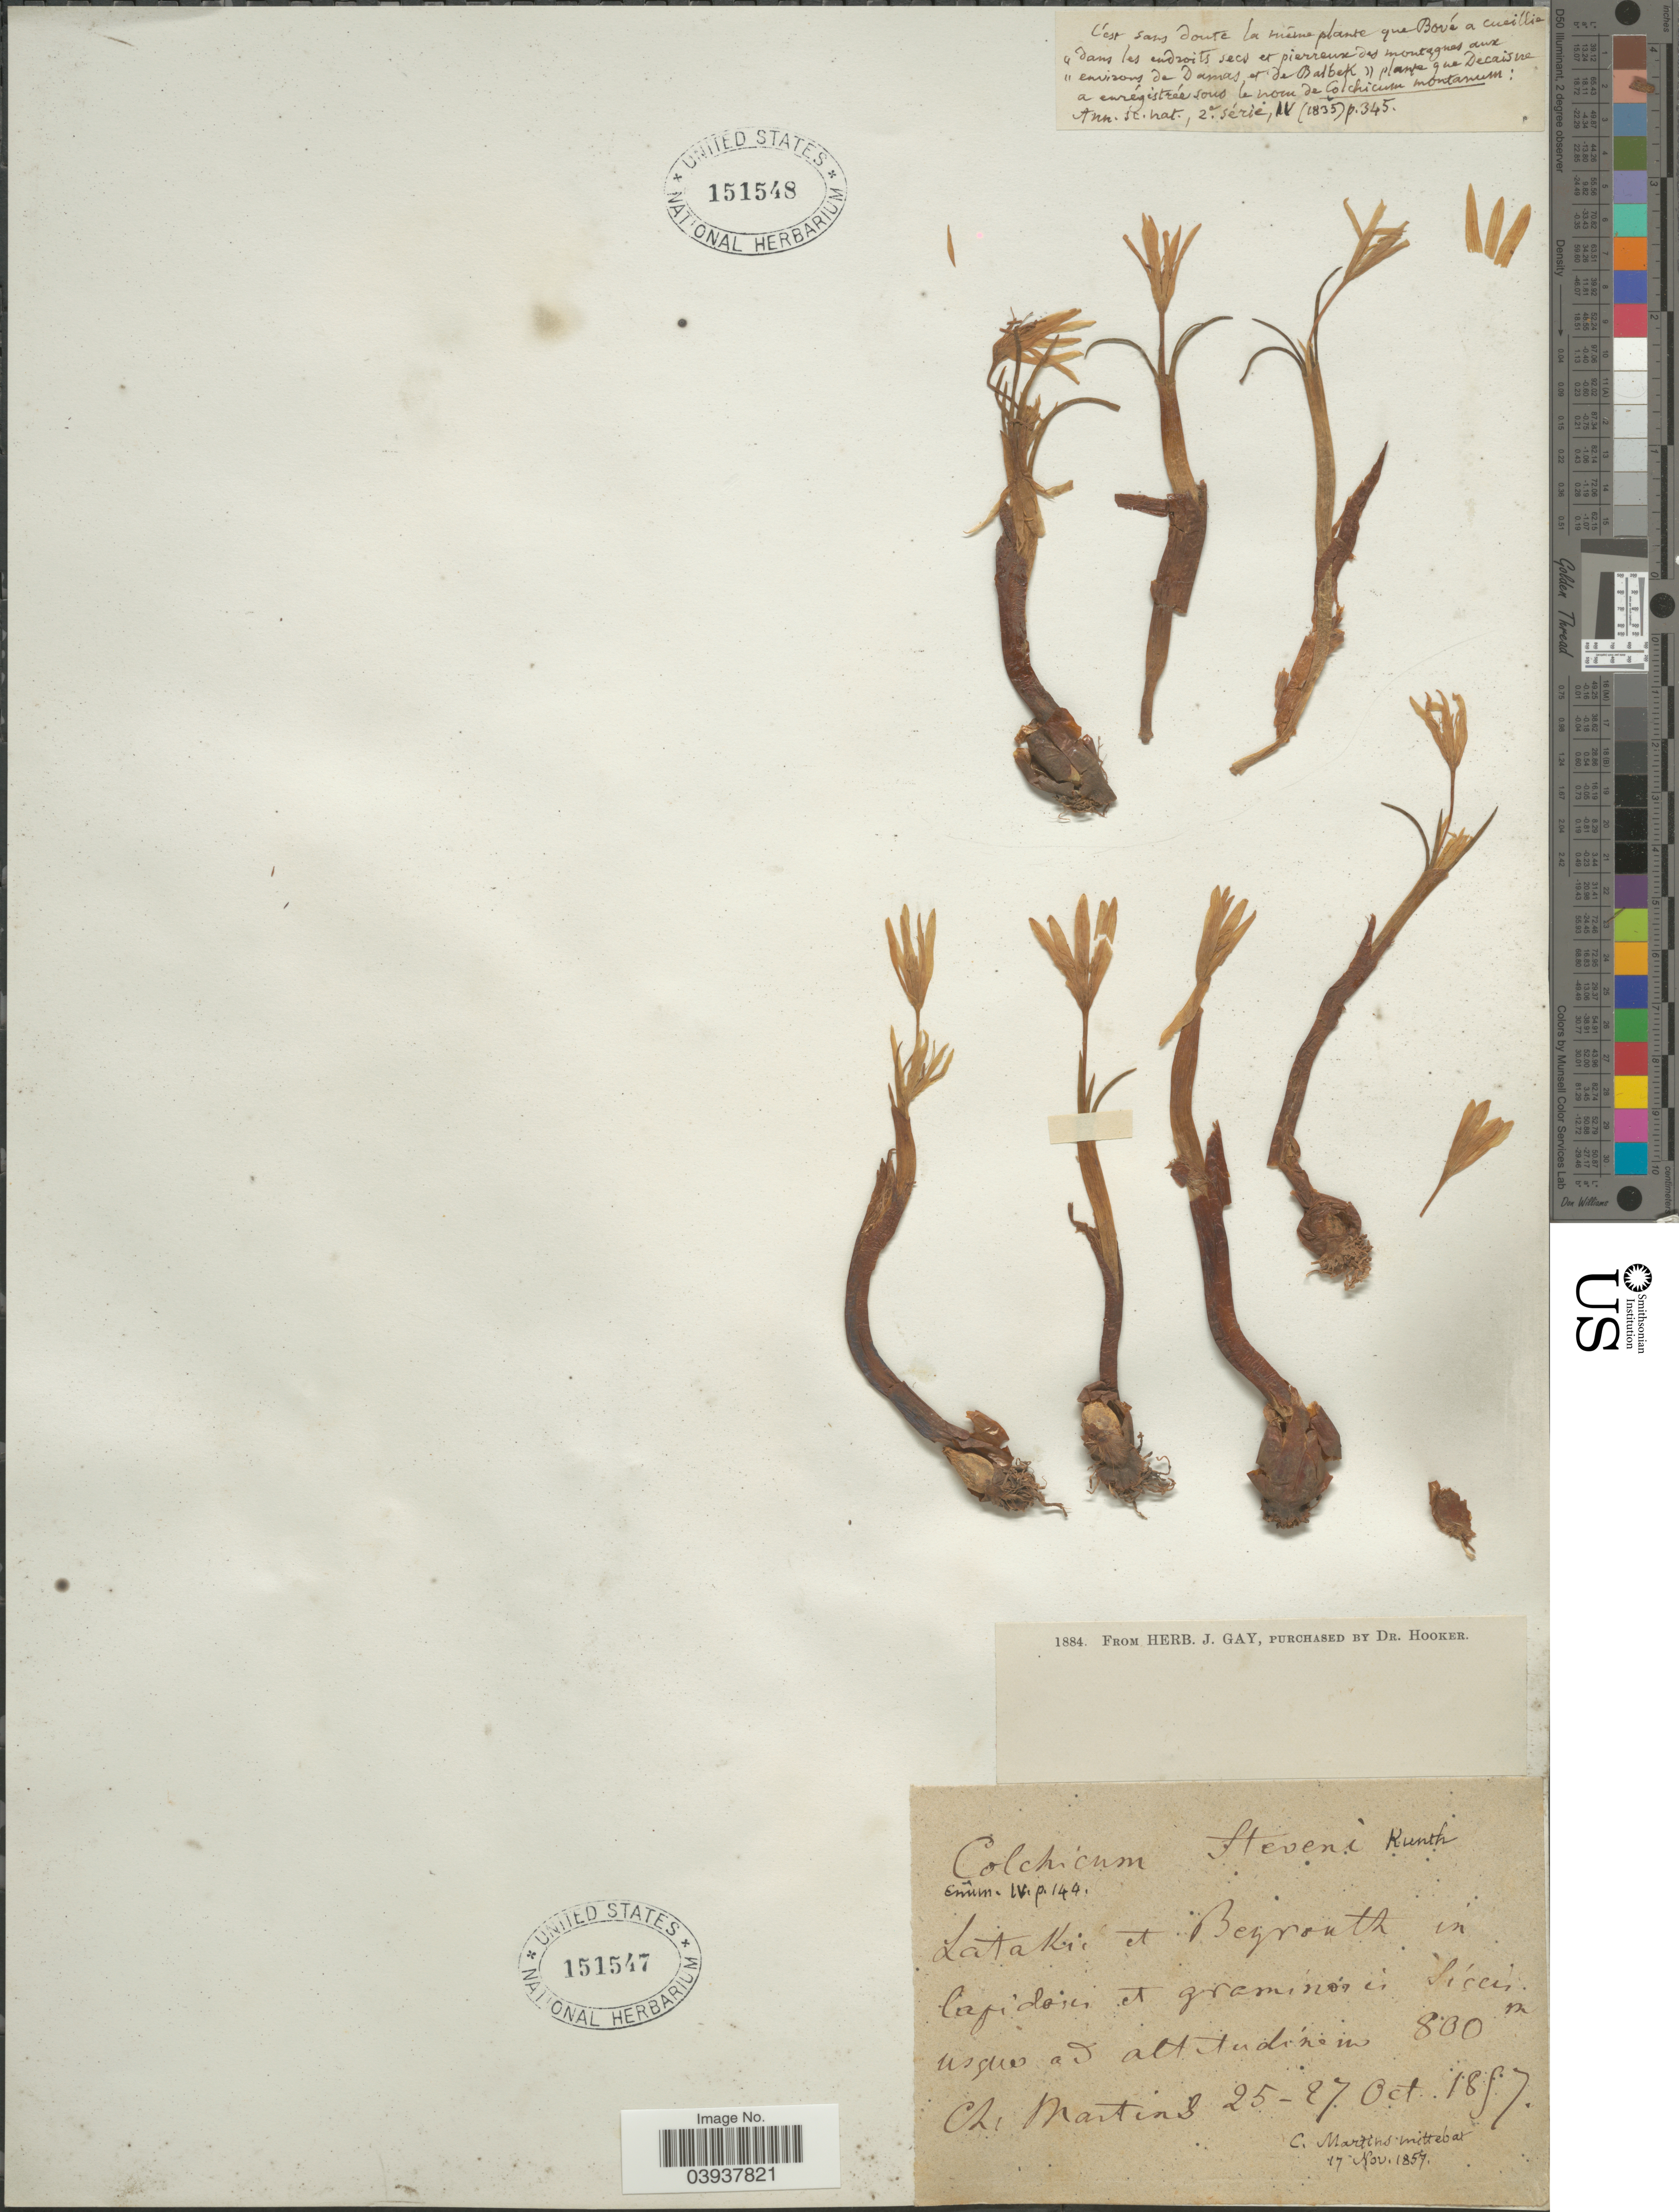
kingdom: Plantae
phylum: Tracheophyta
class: Liliopsida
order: Liliales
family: Colchicaceae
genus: Colchicum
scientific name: Colchicum steveni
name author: Kunth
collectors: C. F. Martins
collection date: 1857-10-25/1857-10-27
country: Lebanon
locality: Latakie et Beyrouth in lapidosis et graminosis Sicces usque ad altitudinem.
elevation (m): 800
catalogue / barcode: US 151547